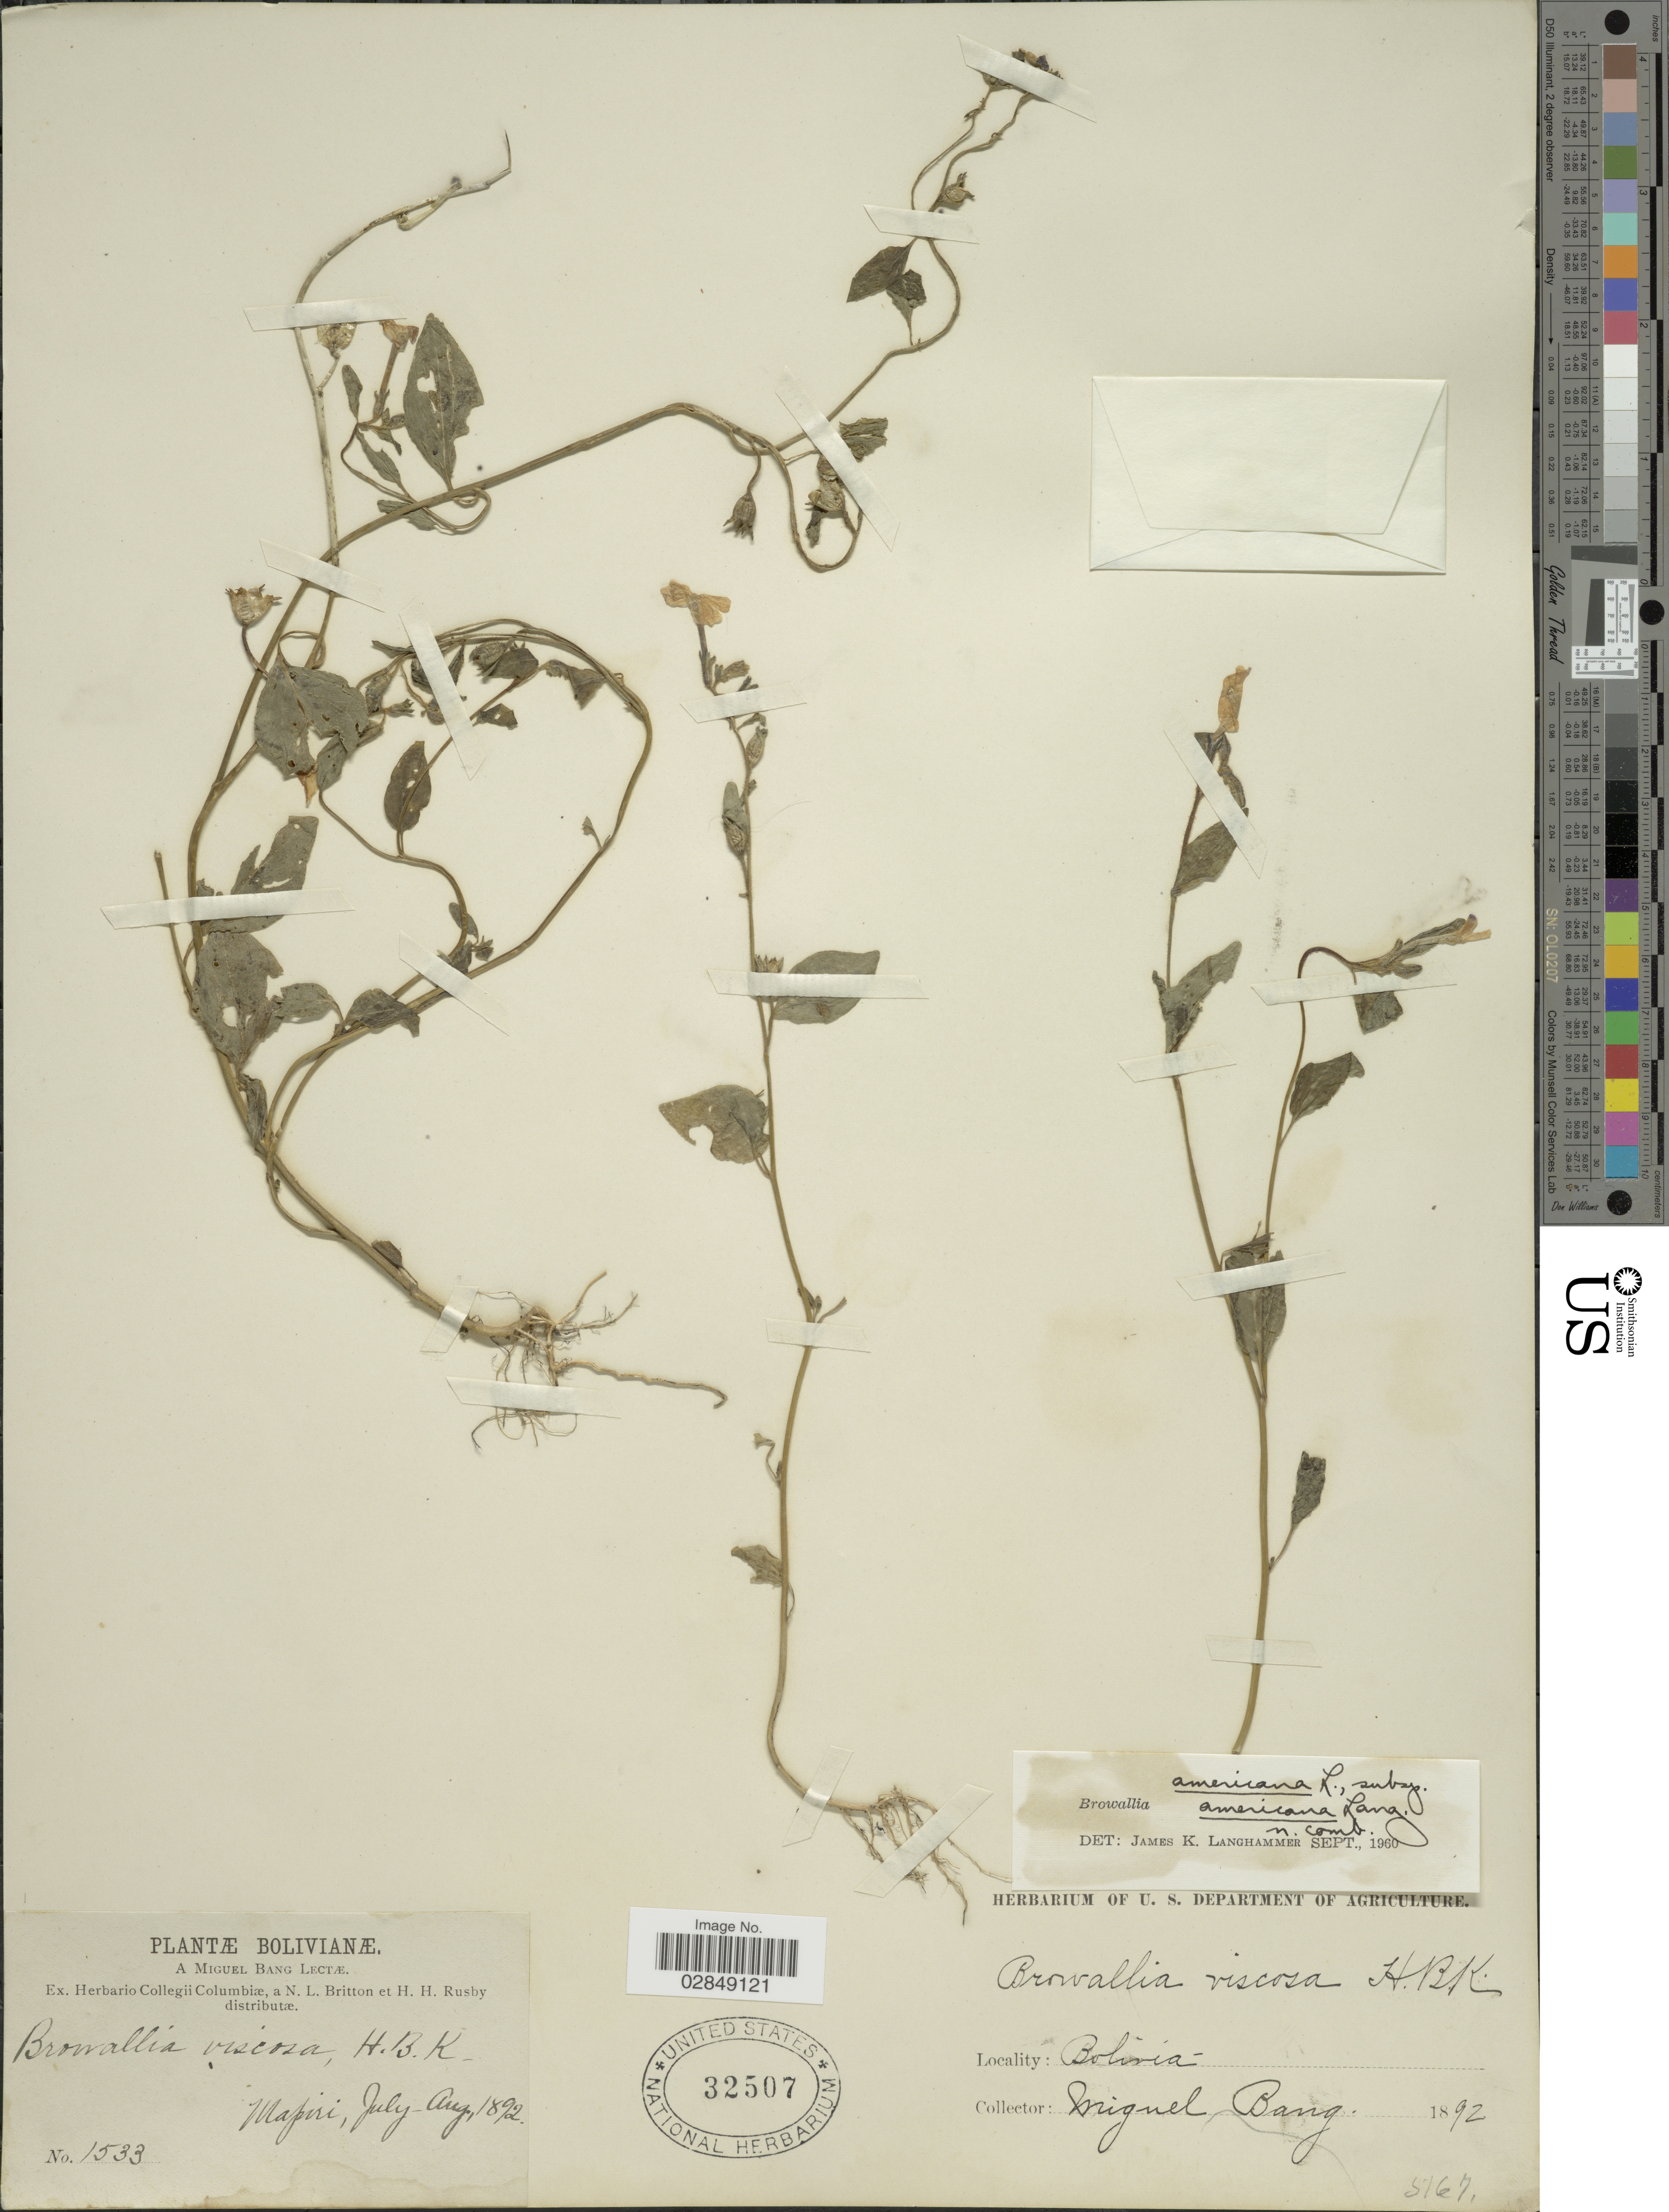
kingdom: Plantae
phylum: Tracheophyta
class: Magnoliopsida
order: Solanales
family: Solanaceae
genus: Browallia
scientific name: Browallia americana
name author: L.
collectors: M. Bang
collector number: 1533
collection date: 1892-07/1892-08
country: Bolivia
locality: Mapiri.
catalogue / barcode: US 32507